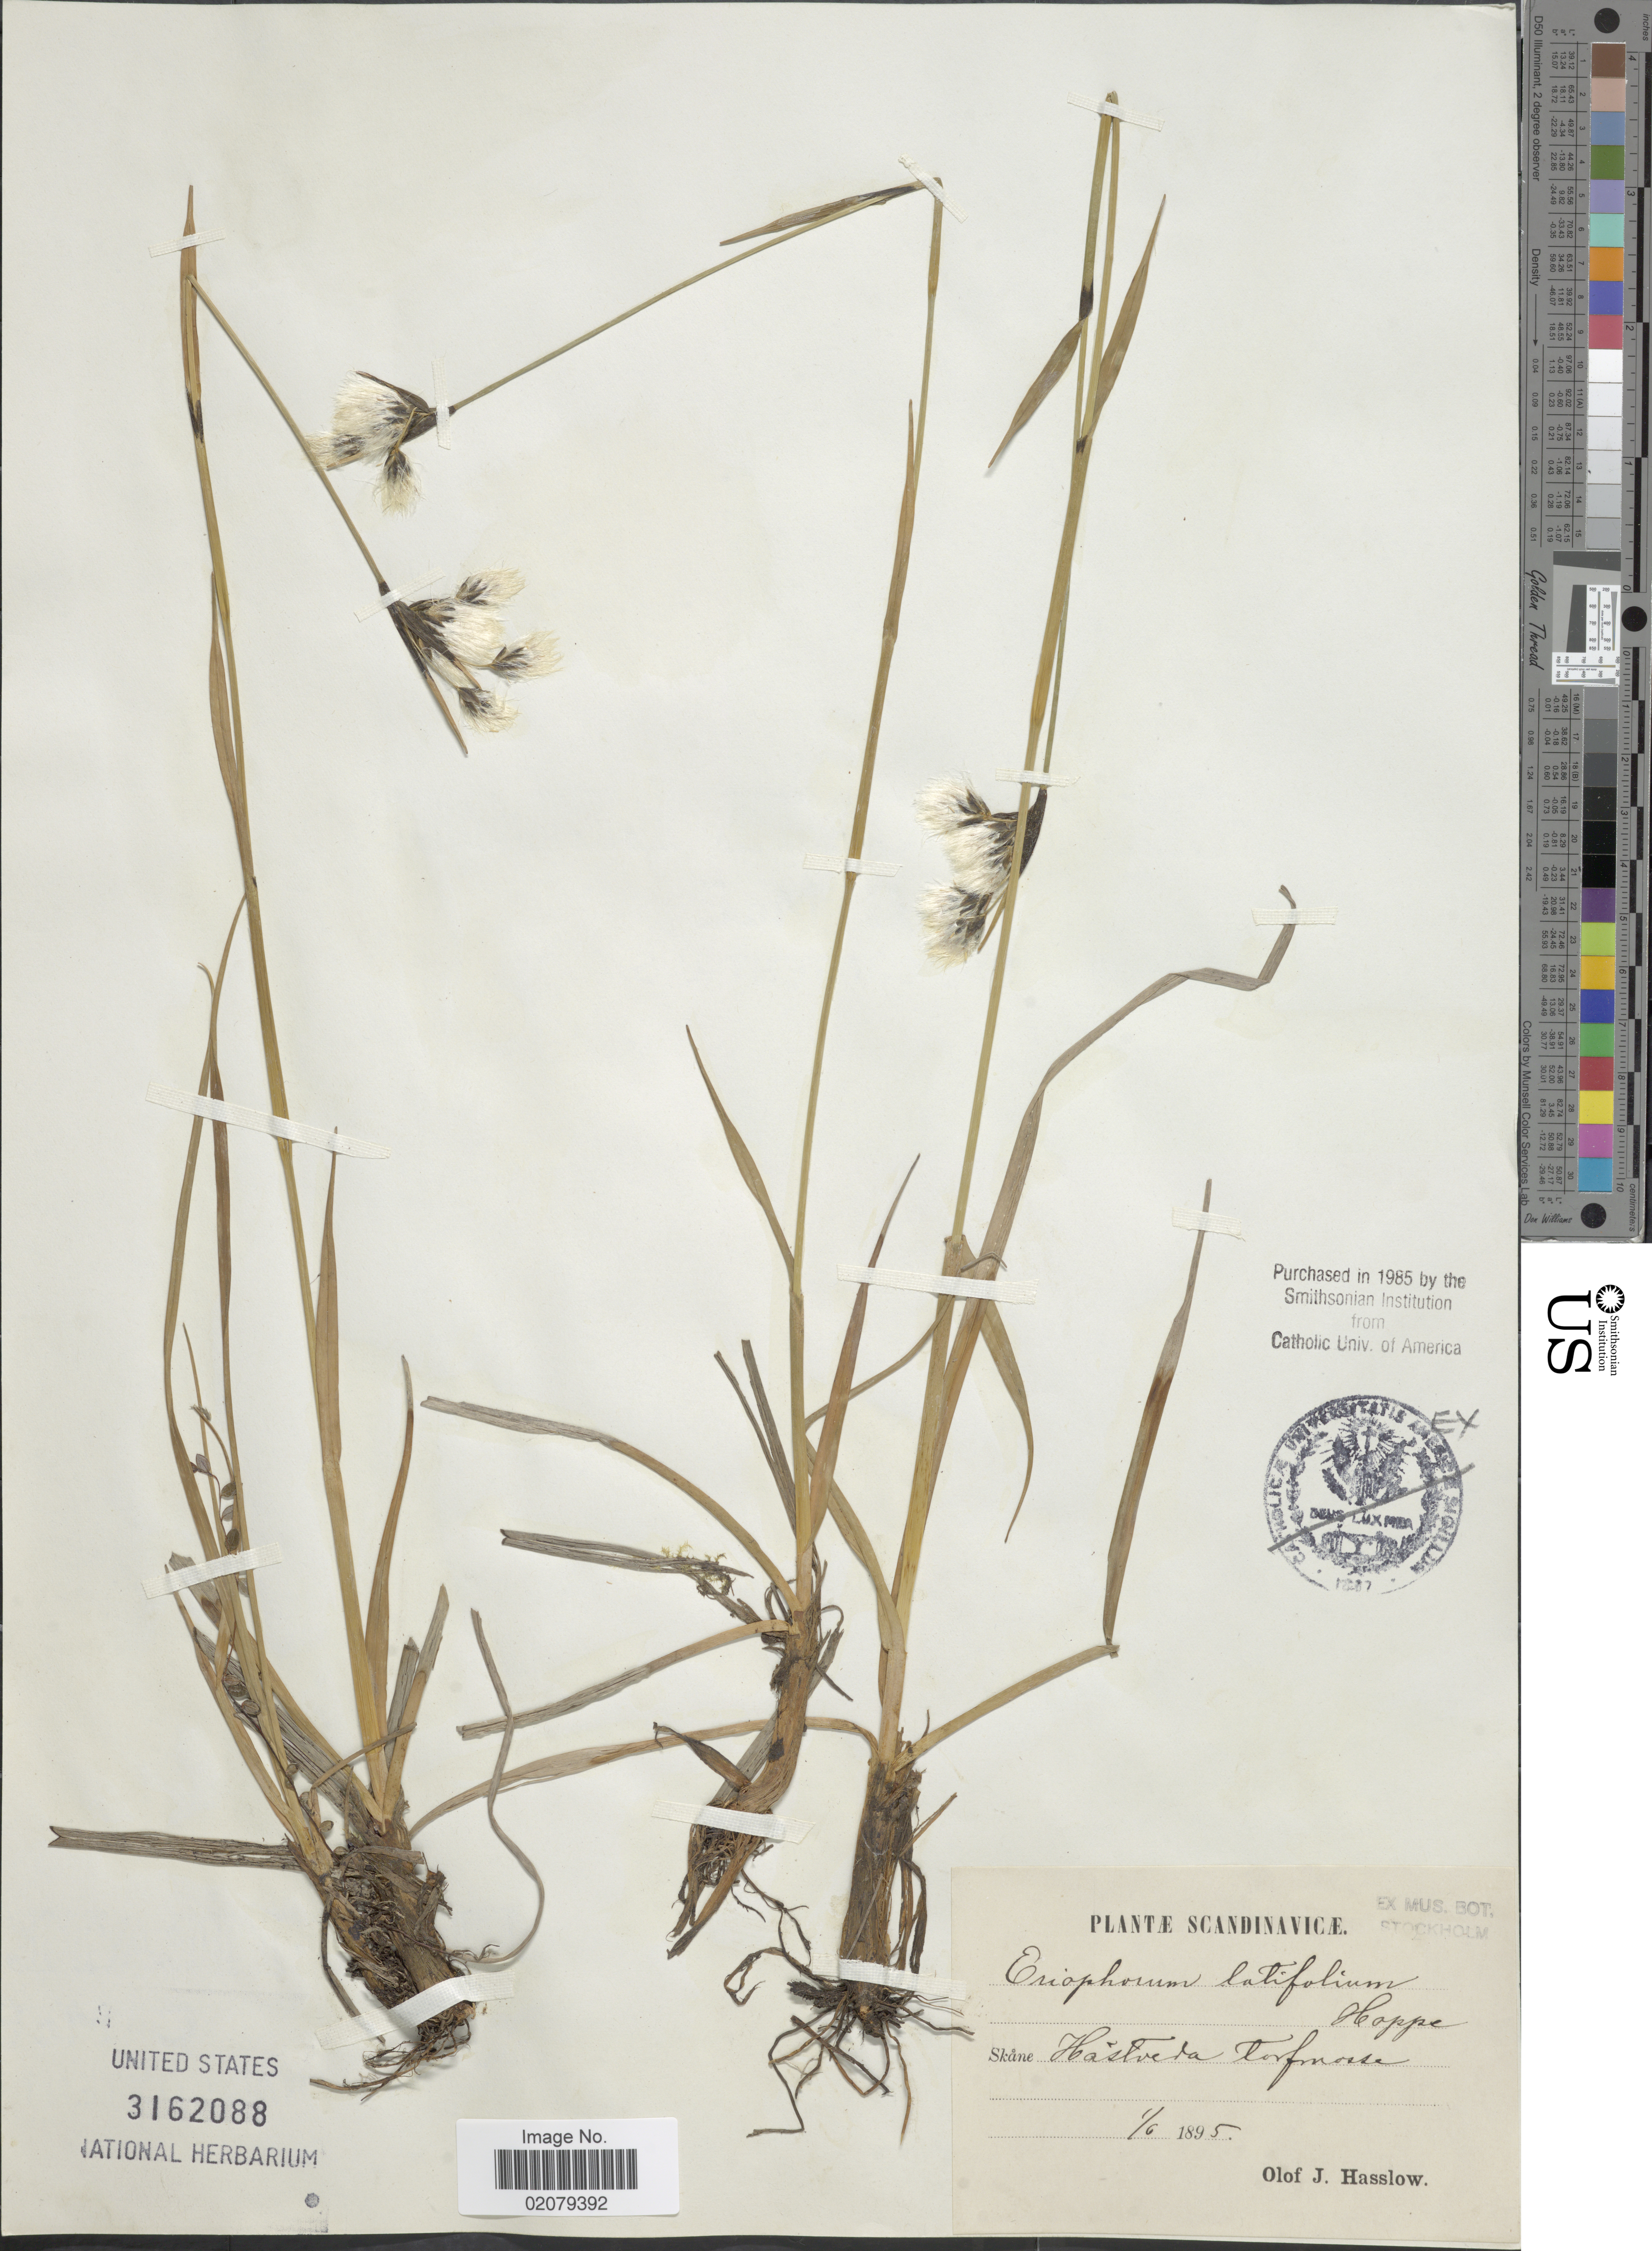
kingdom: Plantae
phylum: Tracheophyta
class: Liliopsida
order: Poales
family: Cyperaceae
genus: Eriophorum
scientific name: Eriophorum latifolium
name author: Hoppe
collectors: O. Hasslow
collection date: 1895-06-01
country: Sweden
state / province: Skåne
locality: Skane, Hastveda Torfnosse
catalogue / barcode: US 3162088